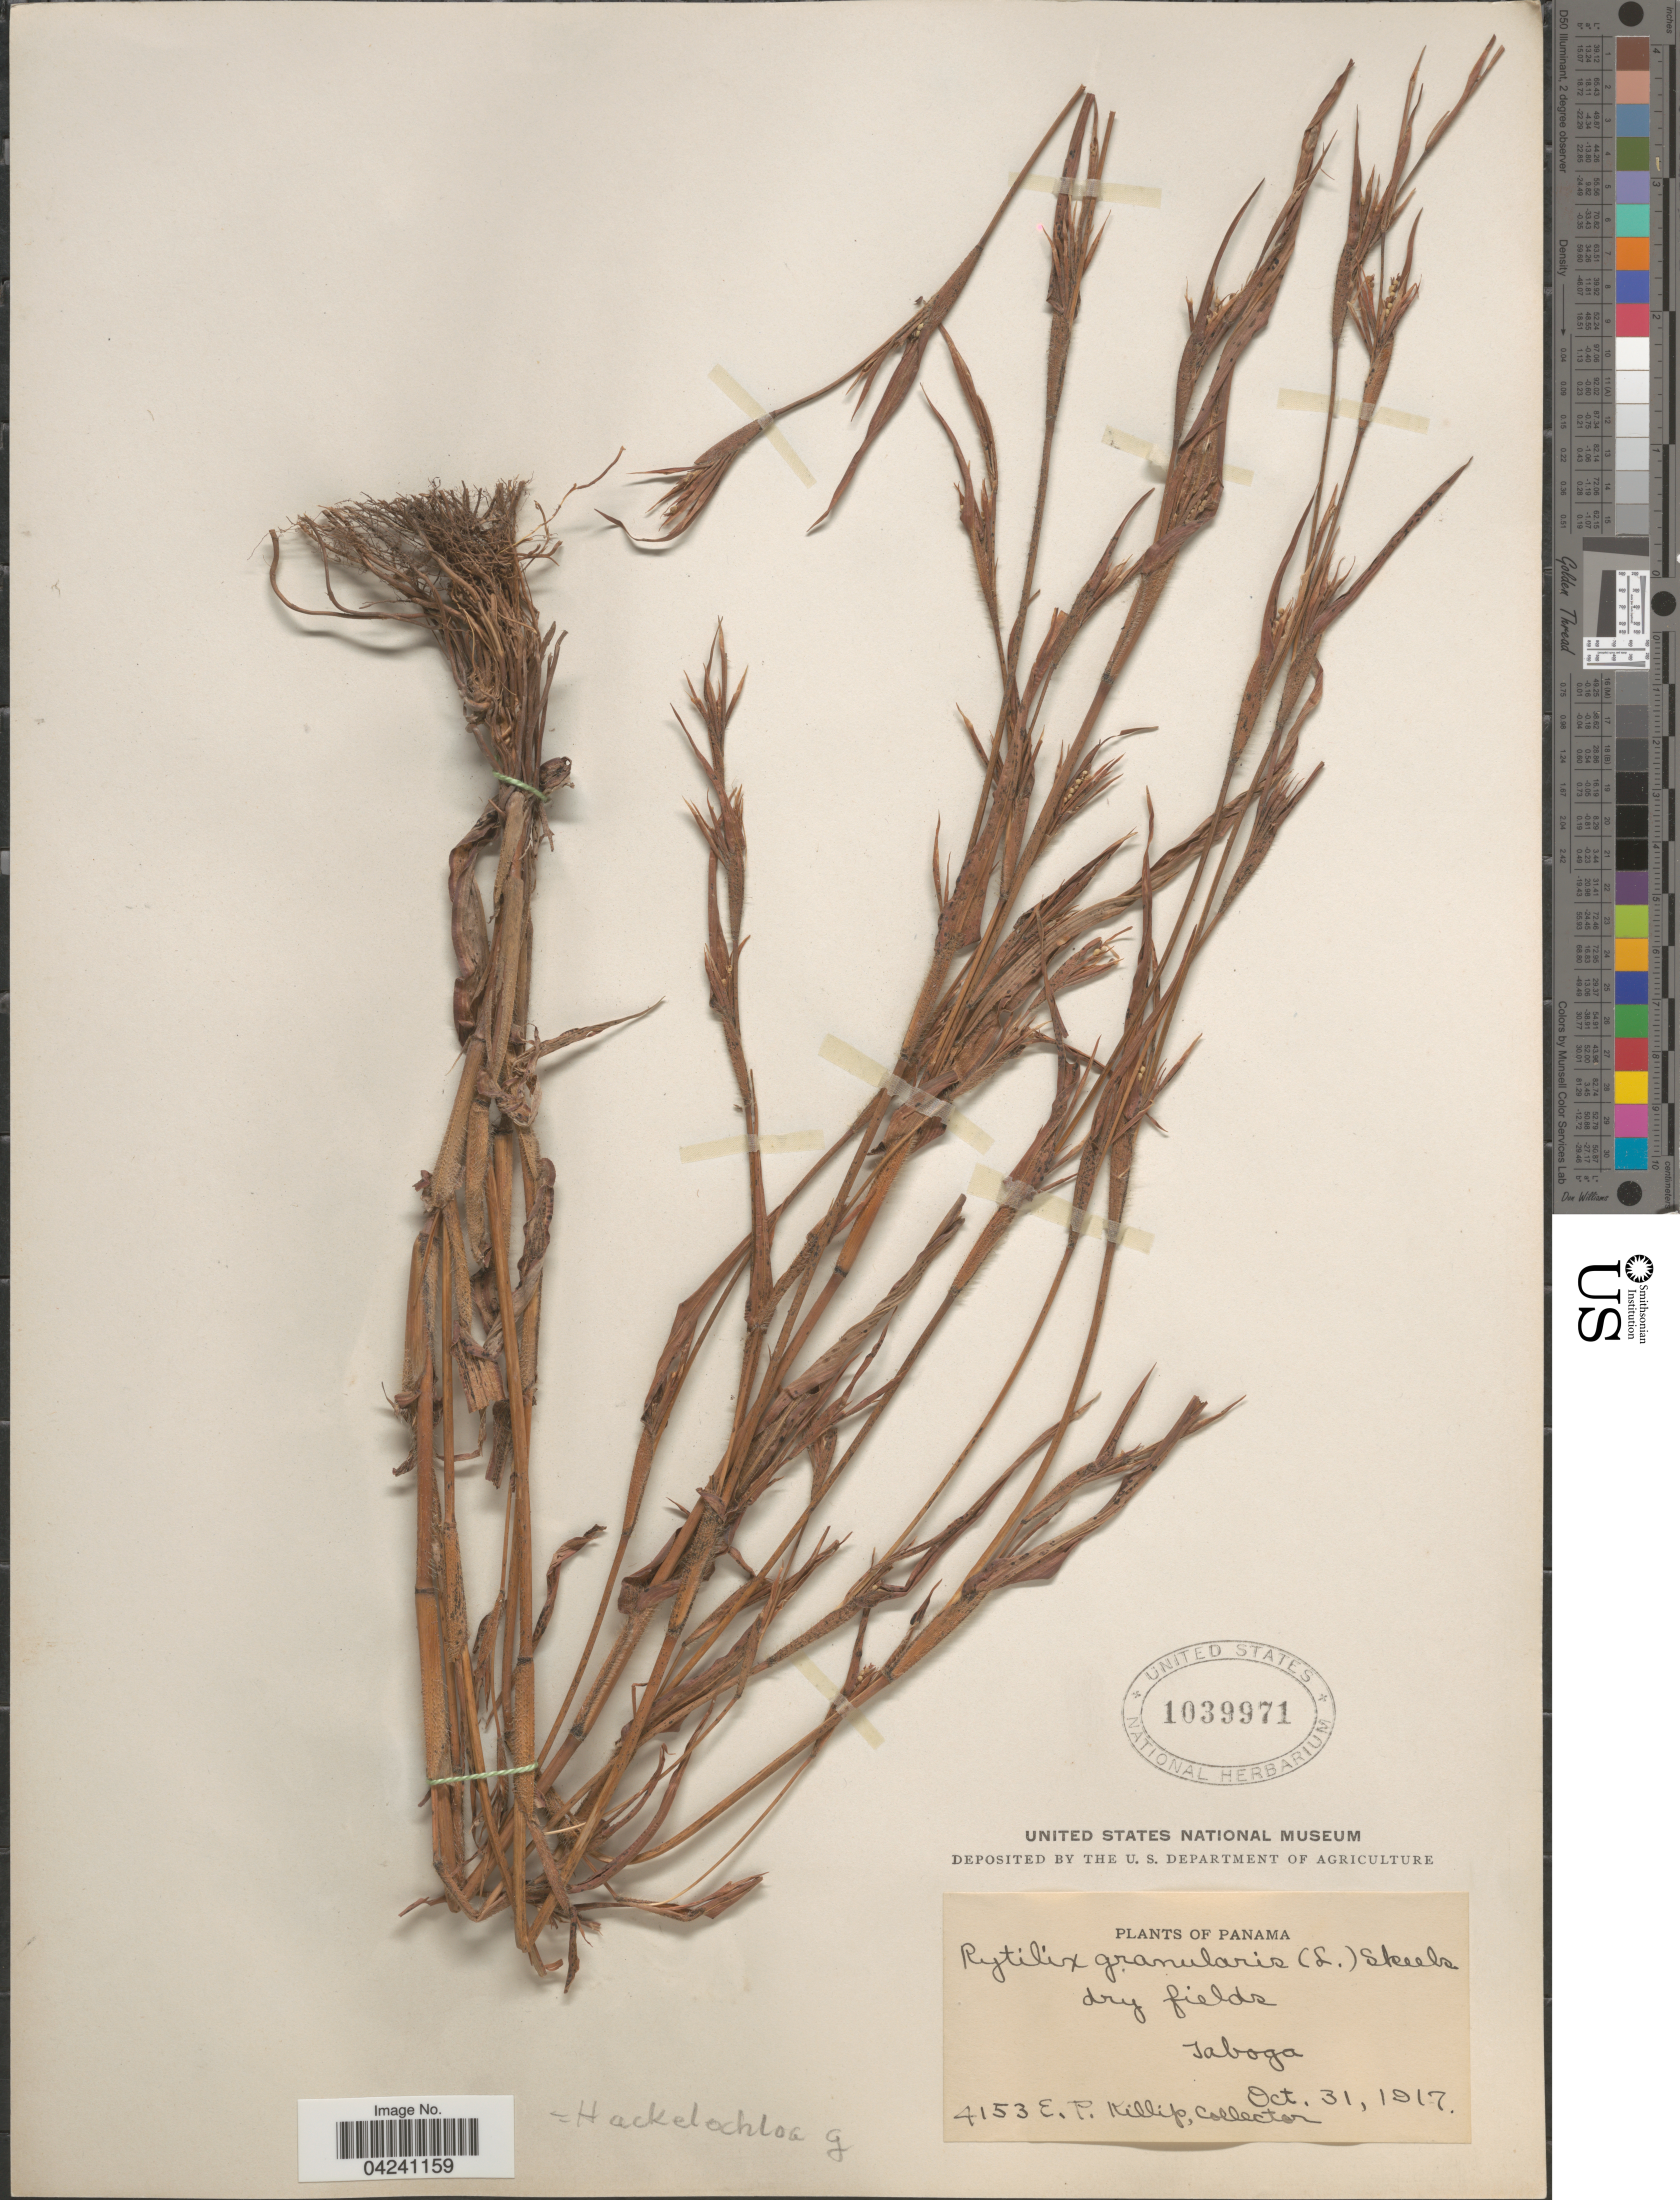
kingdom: Plantae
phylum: Tracheophyta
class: Liliopsida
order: Poales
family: Poaceae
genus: Hackelochloa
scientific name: Hackelochloa granularis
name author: (L.) Kuntze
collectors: E. P. Killip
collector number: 4153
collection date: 1917-10-31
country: Panama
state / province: Panamá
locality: Dry fields. Taboga.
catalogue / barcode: US 1039971